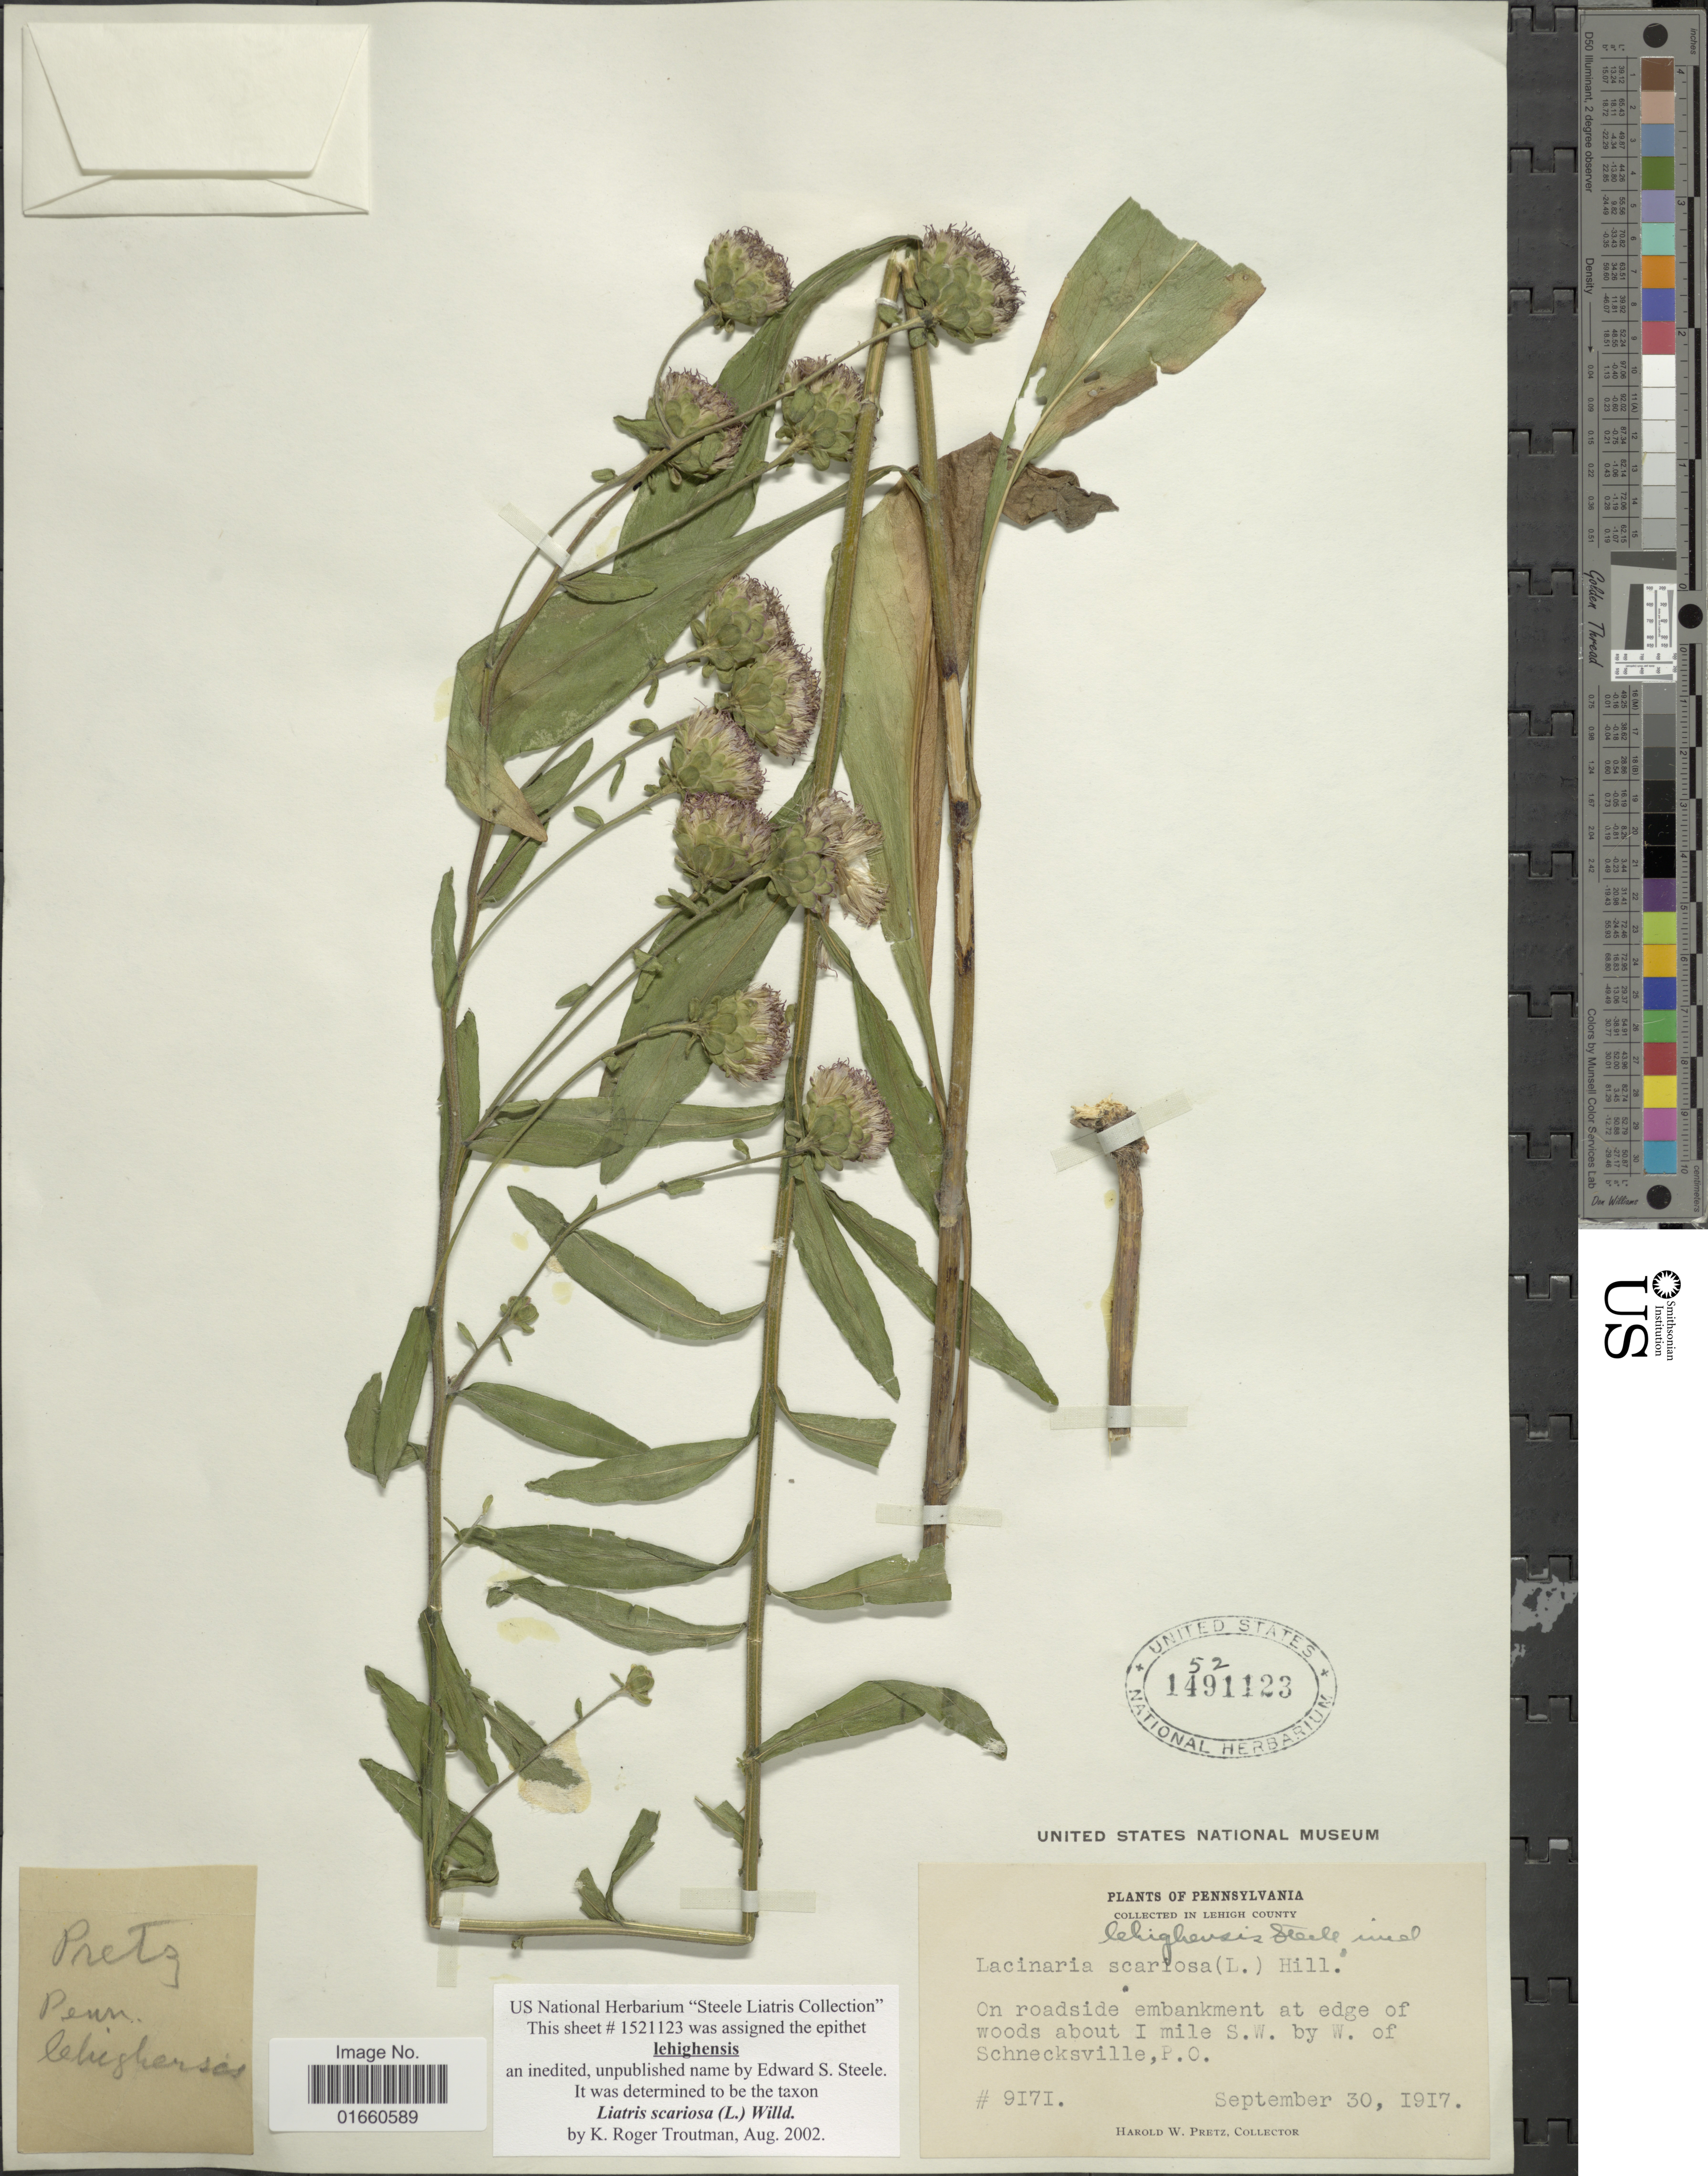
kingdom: Plantae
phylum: Tracheophyta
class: Magnoliopsida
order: Asterales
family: Asteraceae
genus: Liatris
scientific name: Liatris scariosa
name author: (L.) Willd.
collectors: H. W. Pretz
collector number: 9171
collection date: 1917-09-30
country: United States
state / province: Pennsylvania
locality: Lehigh County, on roadside embankment at edge of woods about 1 mile S.W. by W. of Schneksville, P.O.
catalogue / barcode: US 1521123